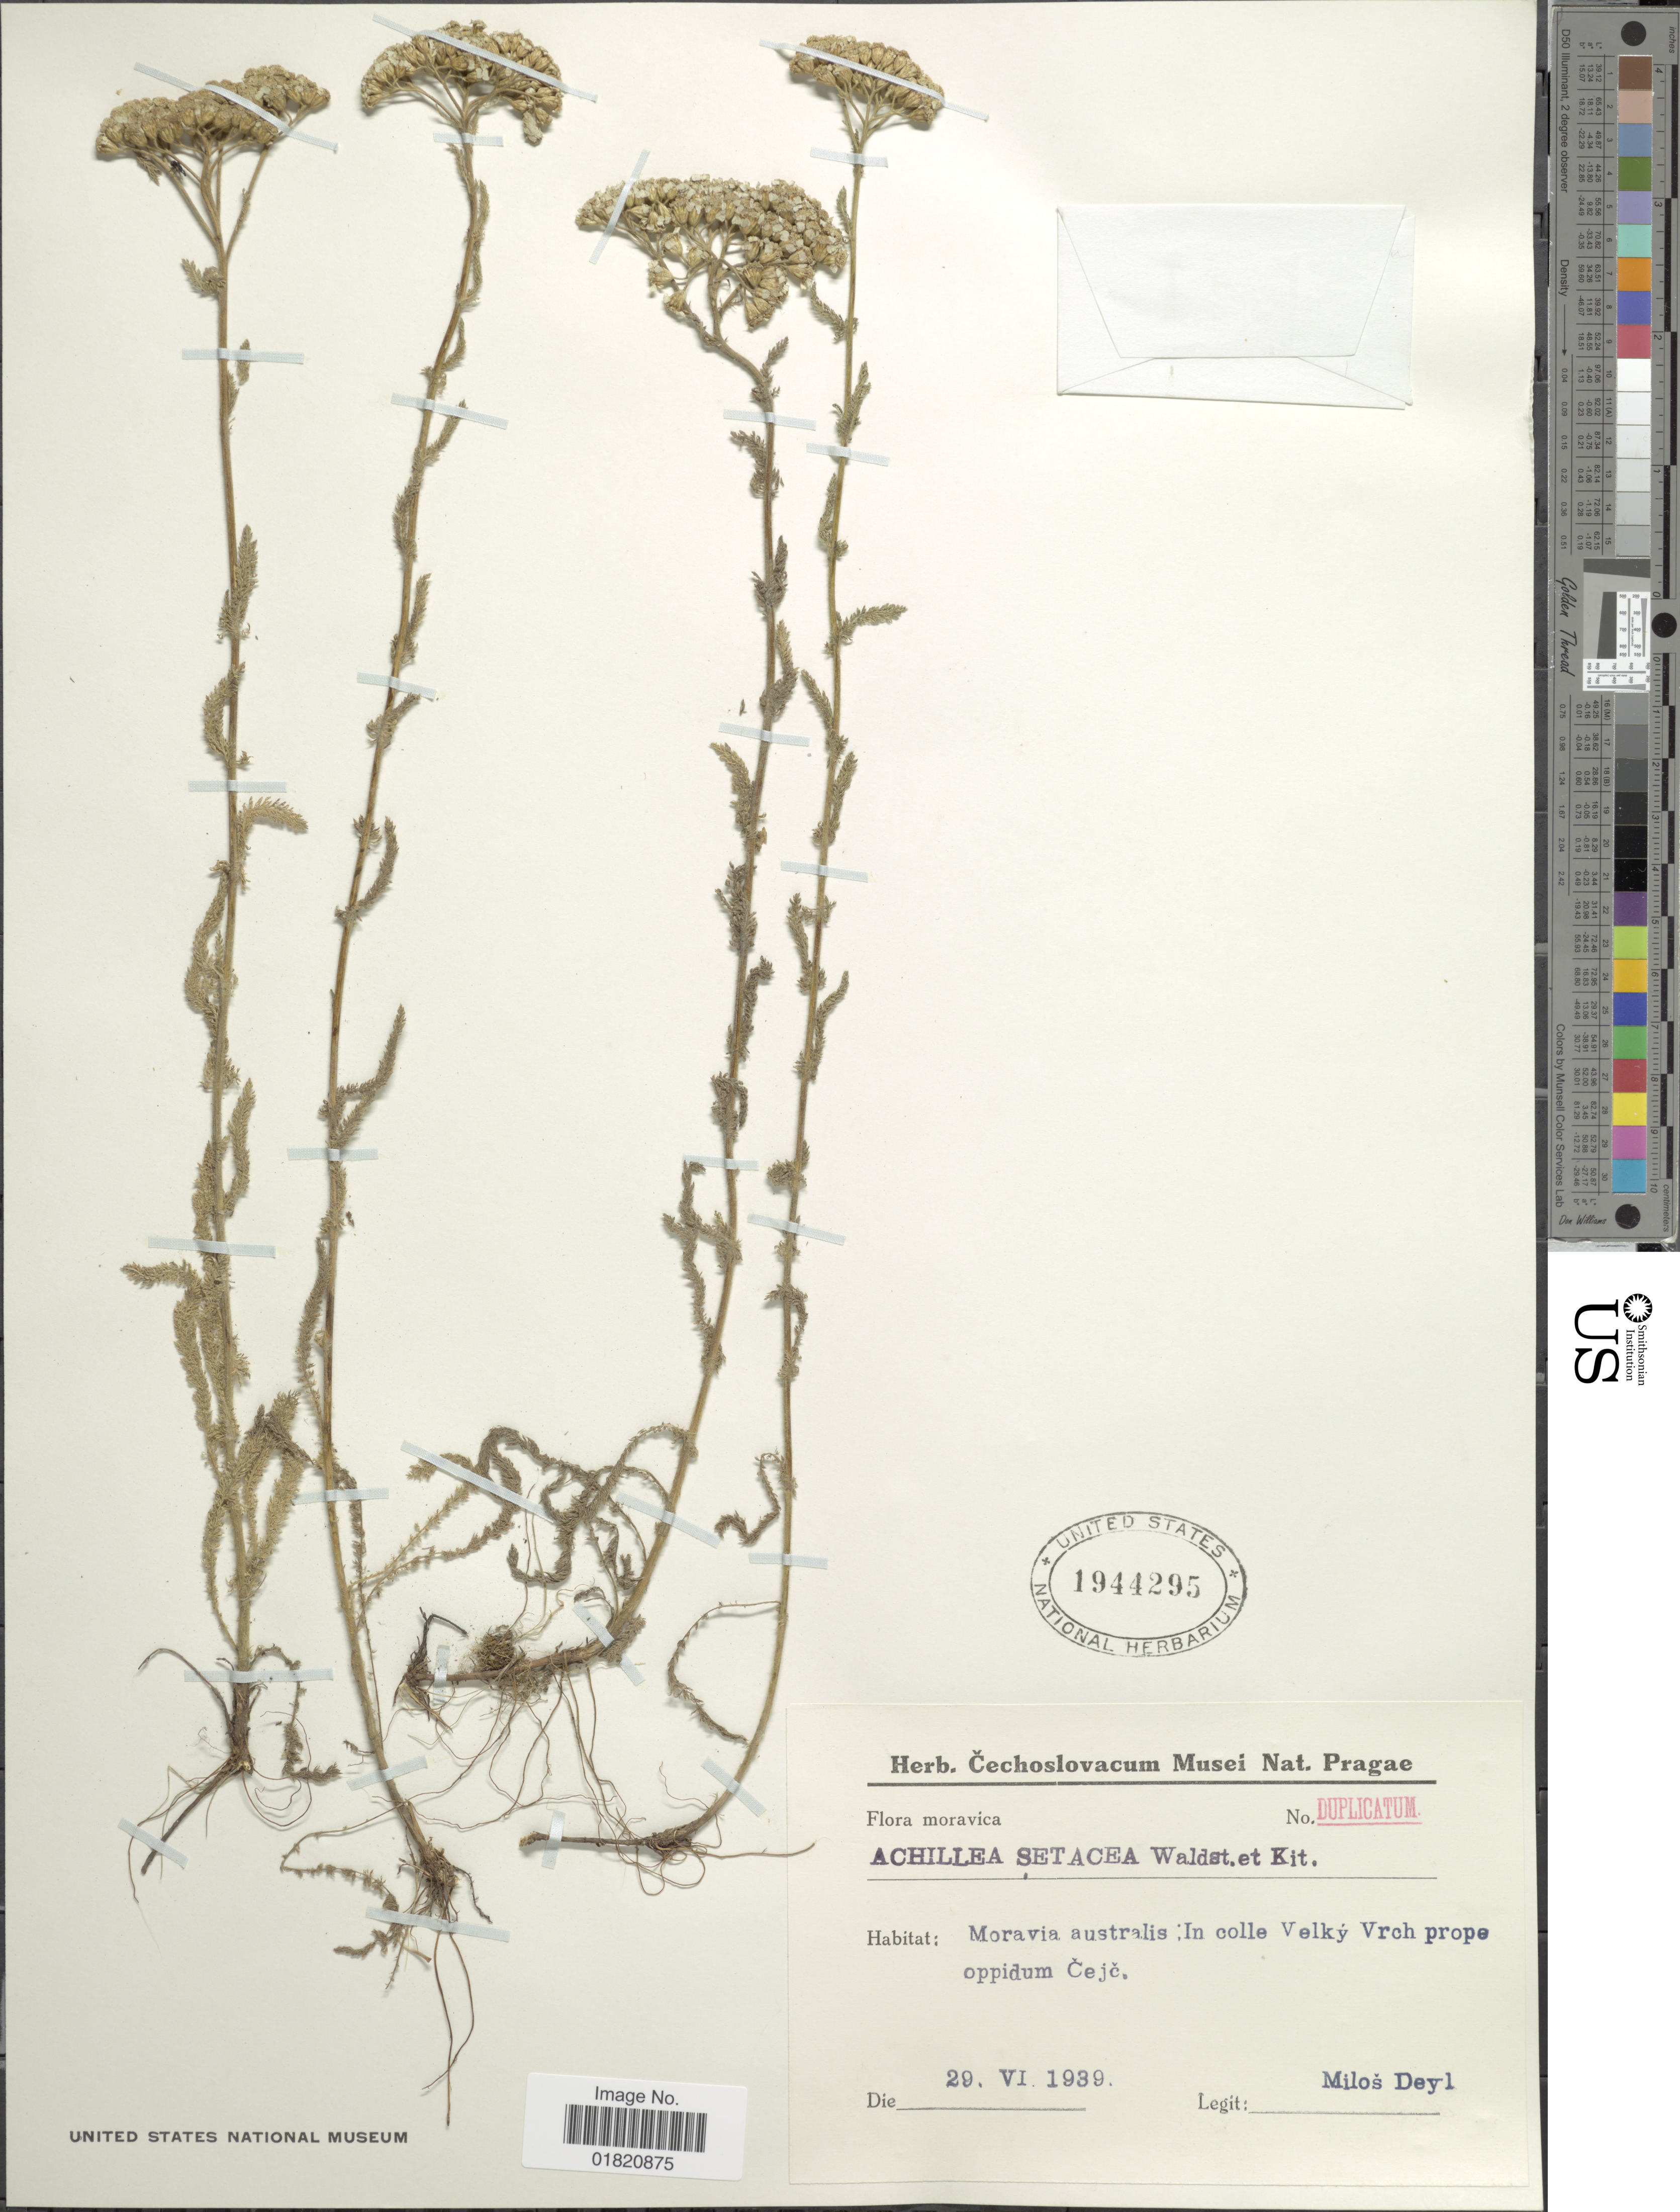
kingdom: Plantae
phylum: Tracheophyta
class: Magnoliopsida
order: Asterales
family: Asteraceae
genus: Achillea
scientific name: Achillea setacea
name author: Waldst. & Kit.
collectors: M. Deyl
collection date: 1939-06-29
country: Serbia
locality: Moravica. Moravia australis; In colle Velky Vrch prope oppidum Cejo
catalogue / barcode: US 1944295